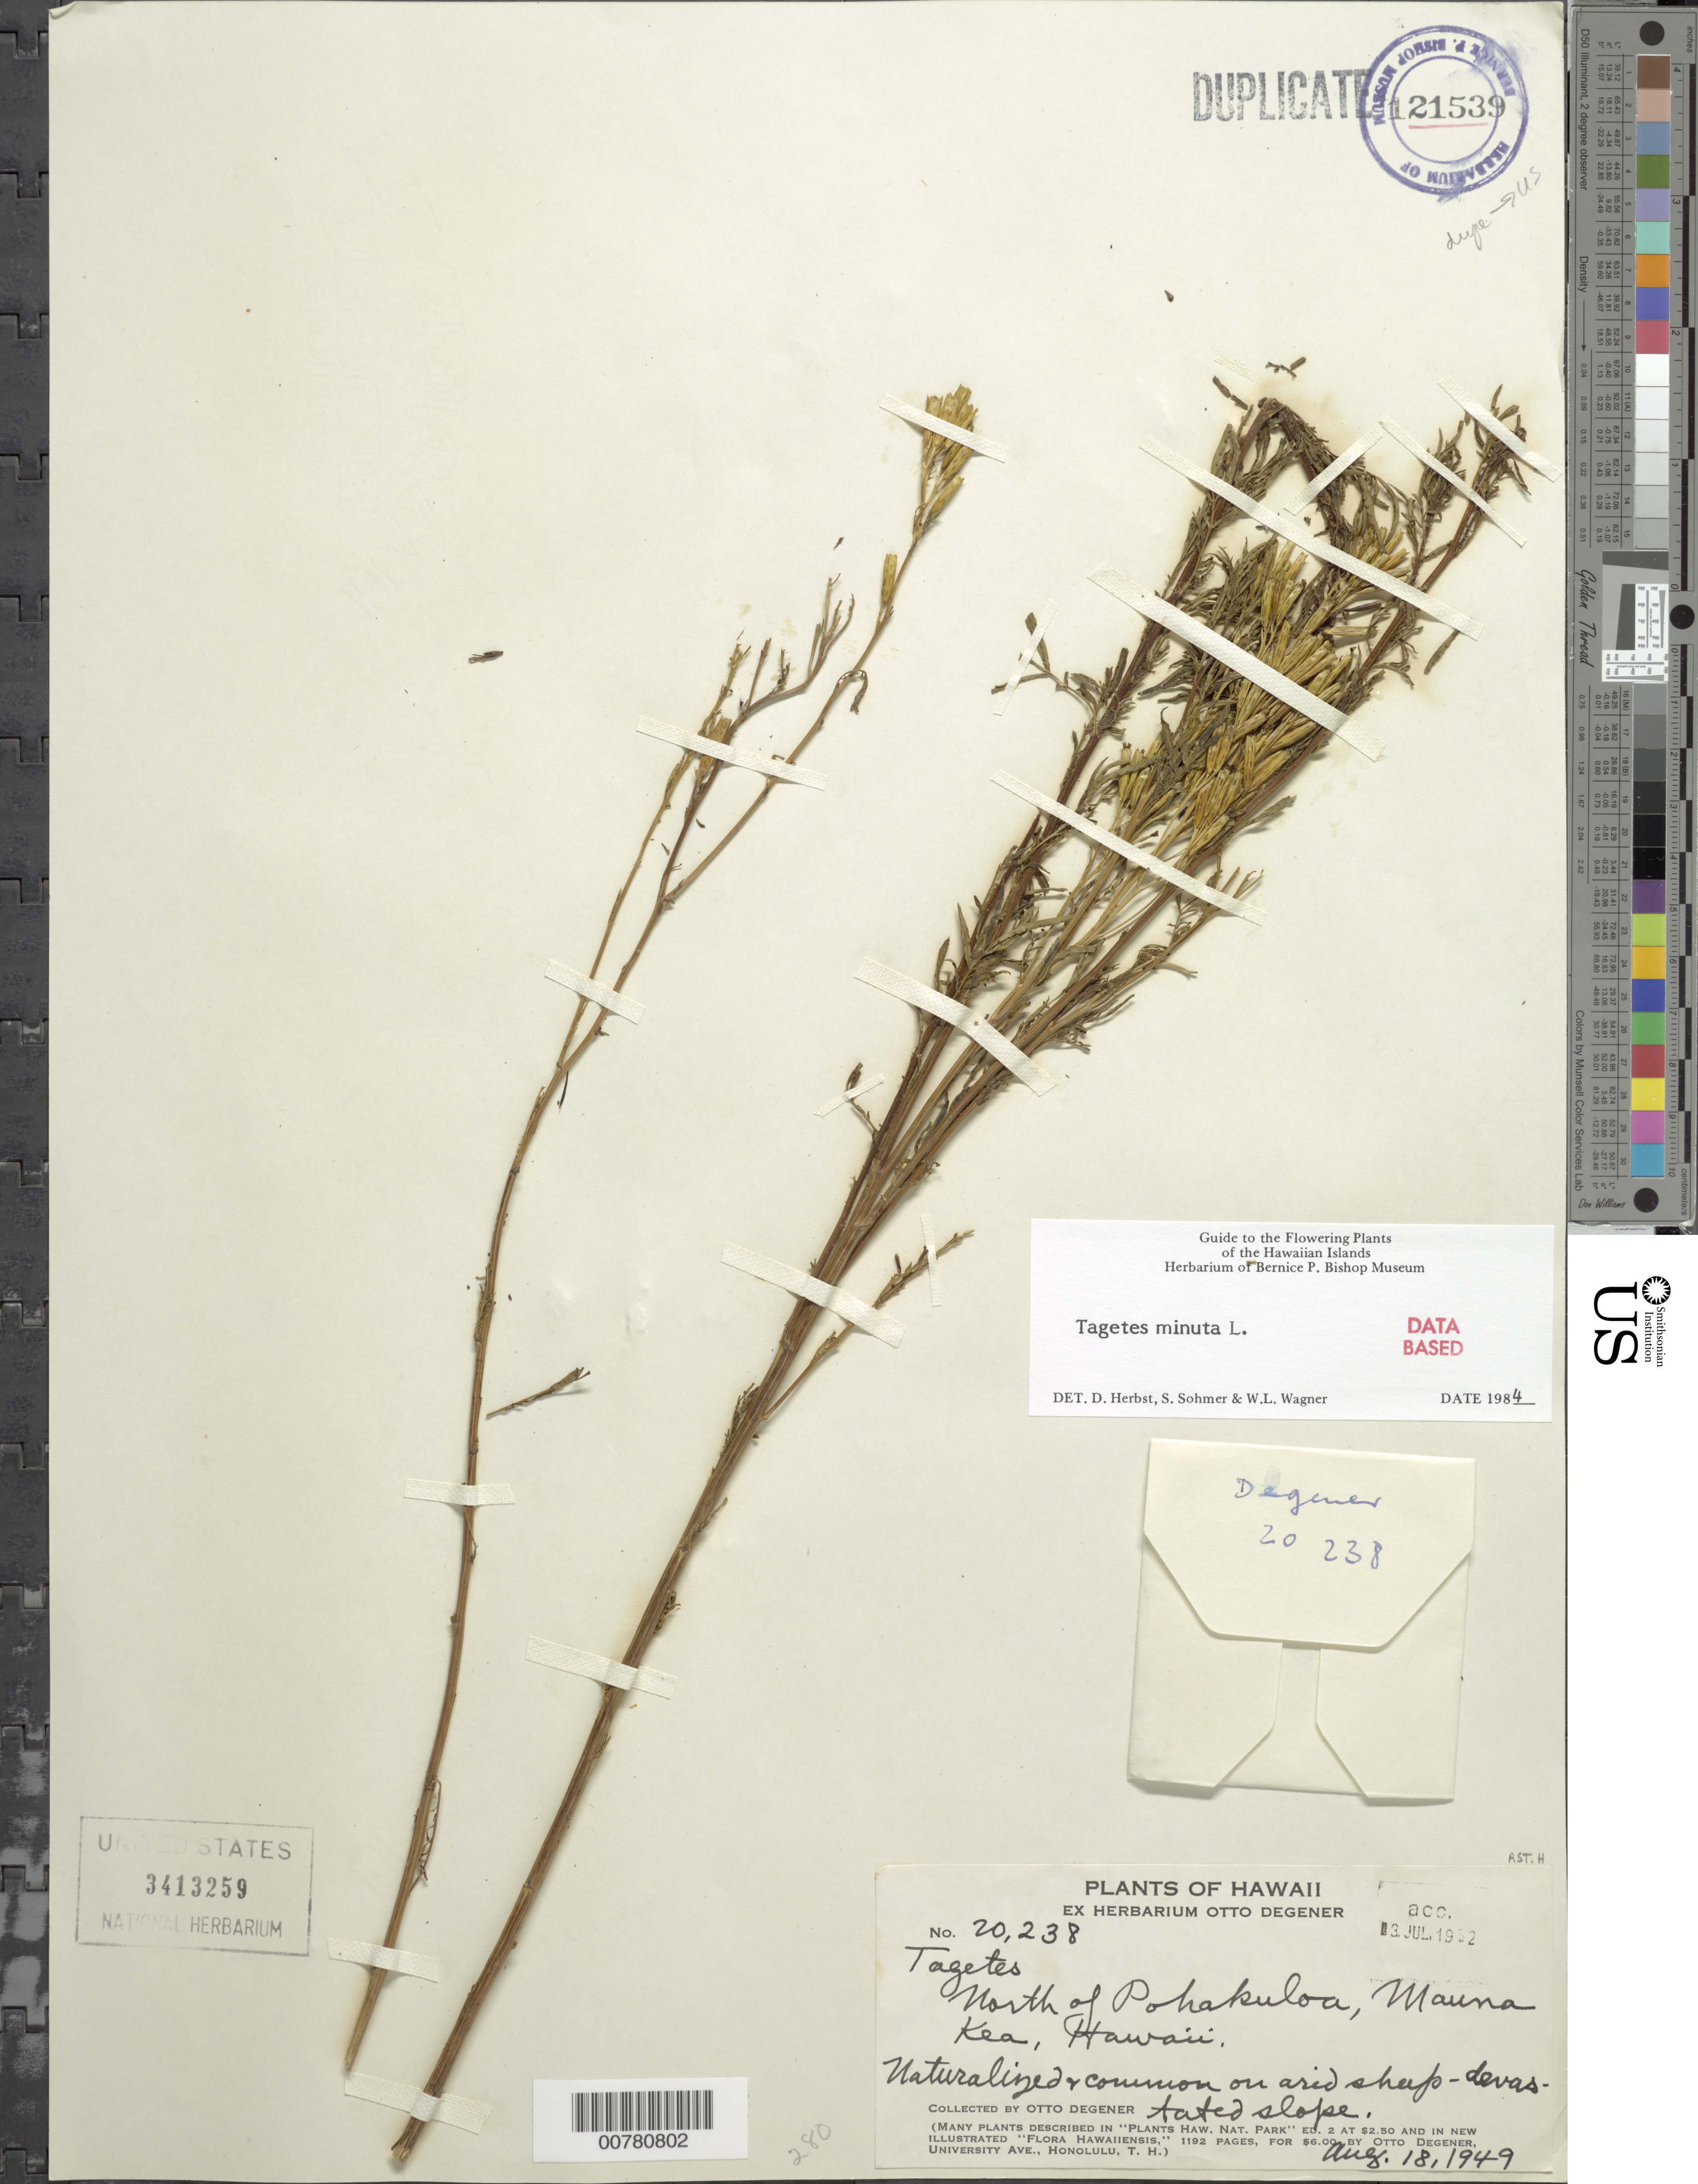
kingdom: Plantae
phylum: Tracheophyta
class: Magnoliopsida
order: Asterales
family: Asteraceae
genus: Tagetes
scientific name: Tagetes minuta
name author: L.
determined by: Wagner, W. L.; Herbst, D. R.; Sohmer, S. H.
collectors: O. Degener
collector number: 20238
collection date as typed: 18 Aug 1949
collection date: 1949-08-18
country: United States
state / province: Hawaii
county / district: Hawaii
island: Hawaii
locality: Mauna Kea, north of Pohakuloa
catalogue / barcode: US 3413259